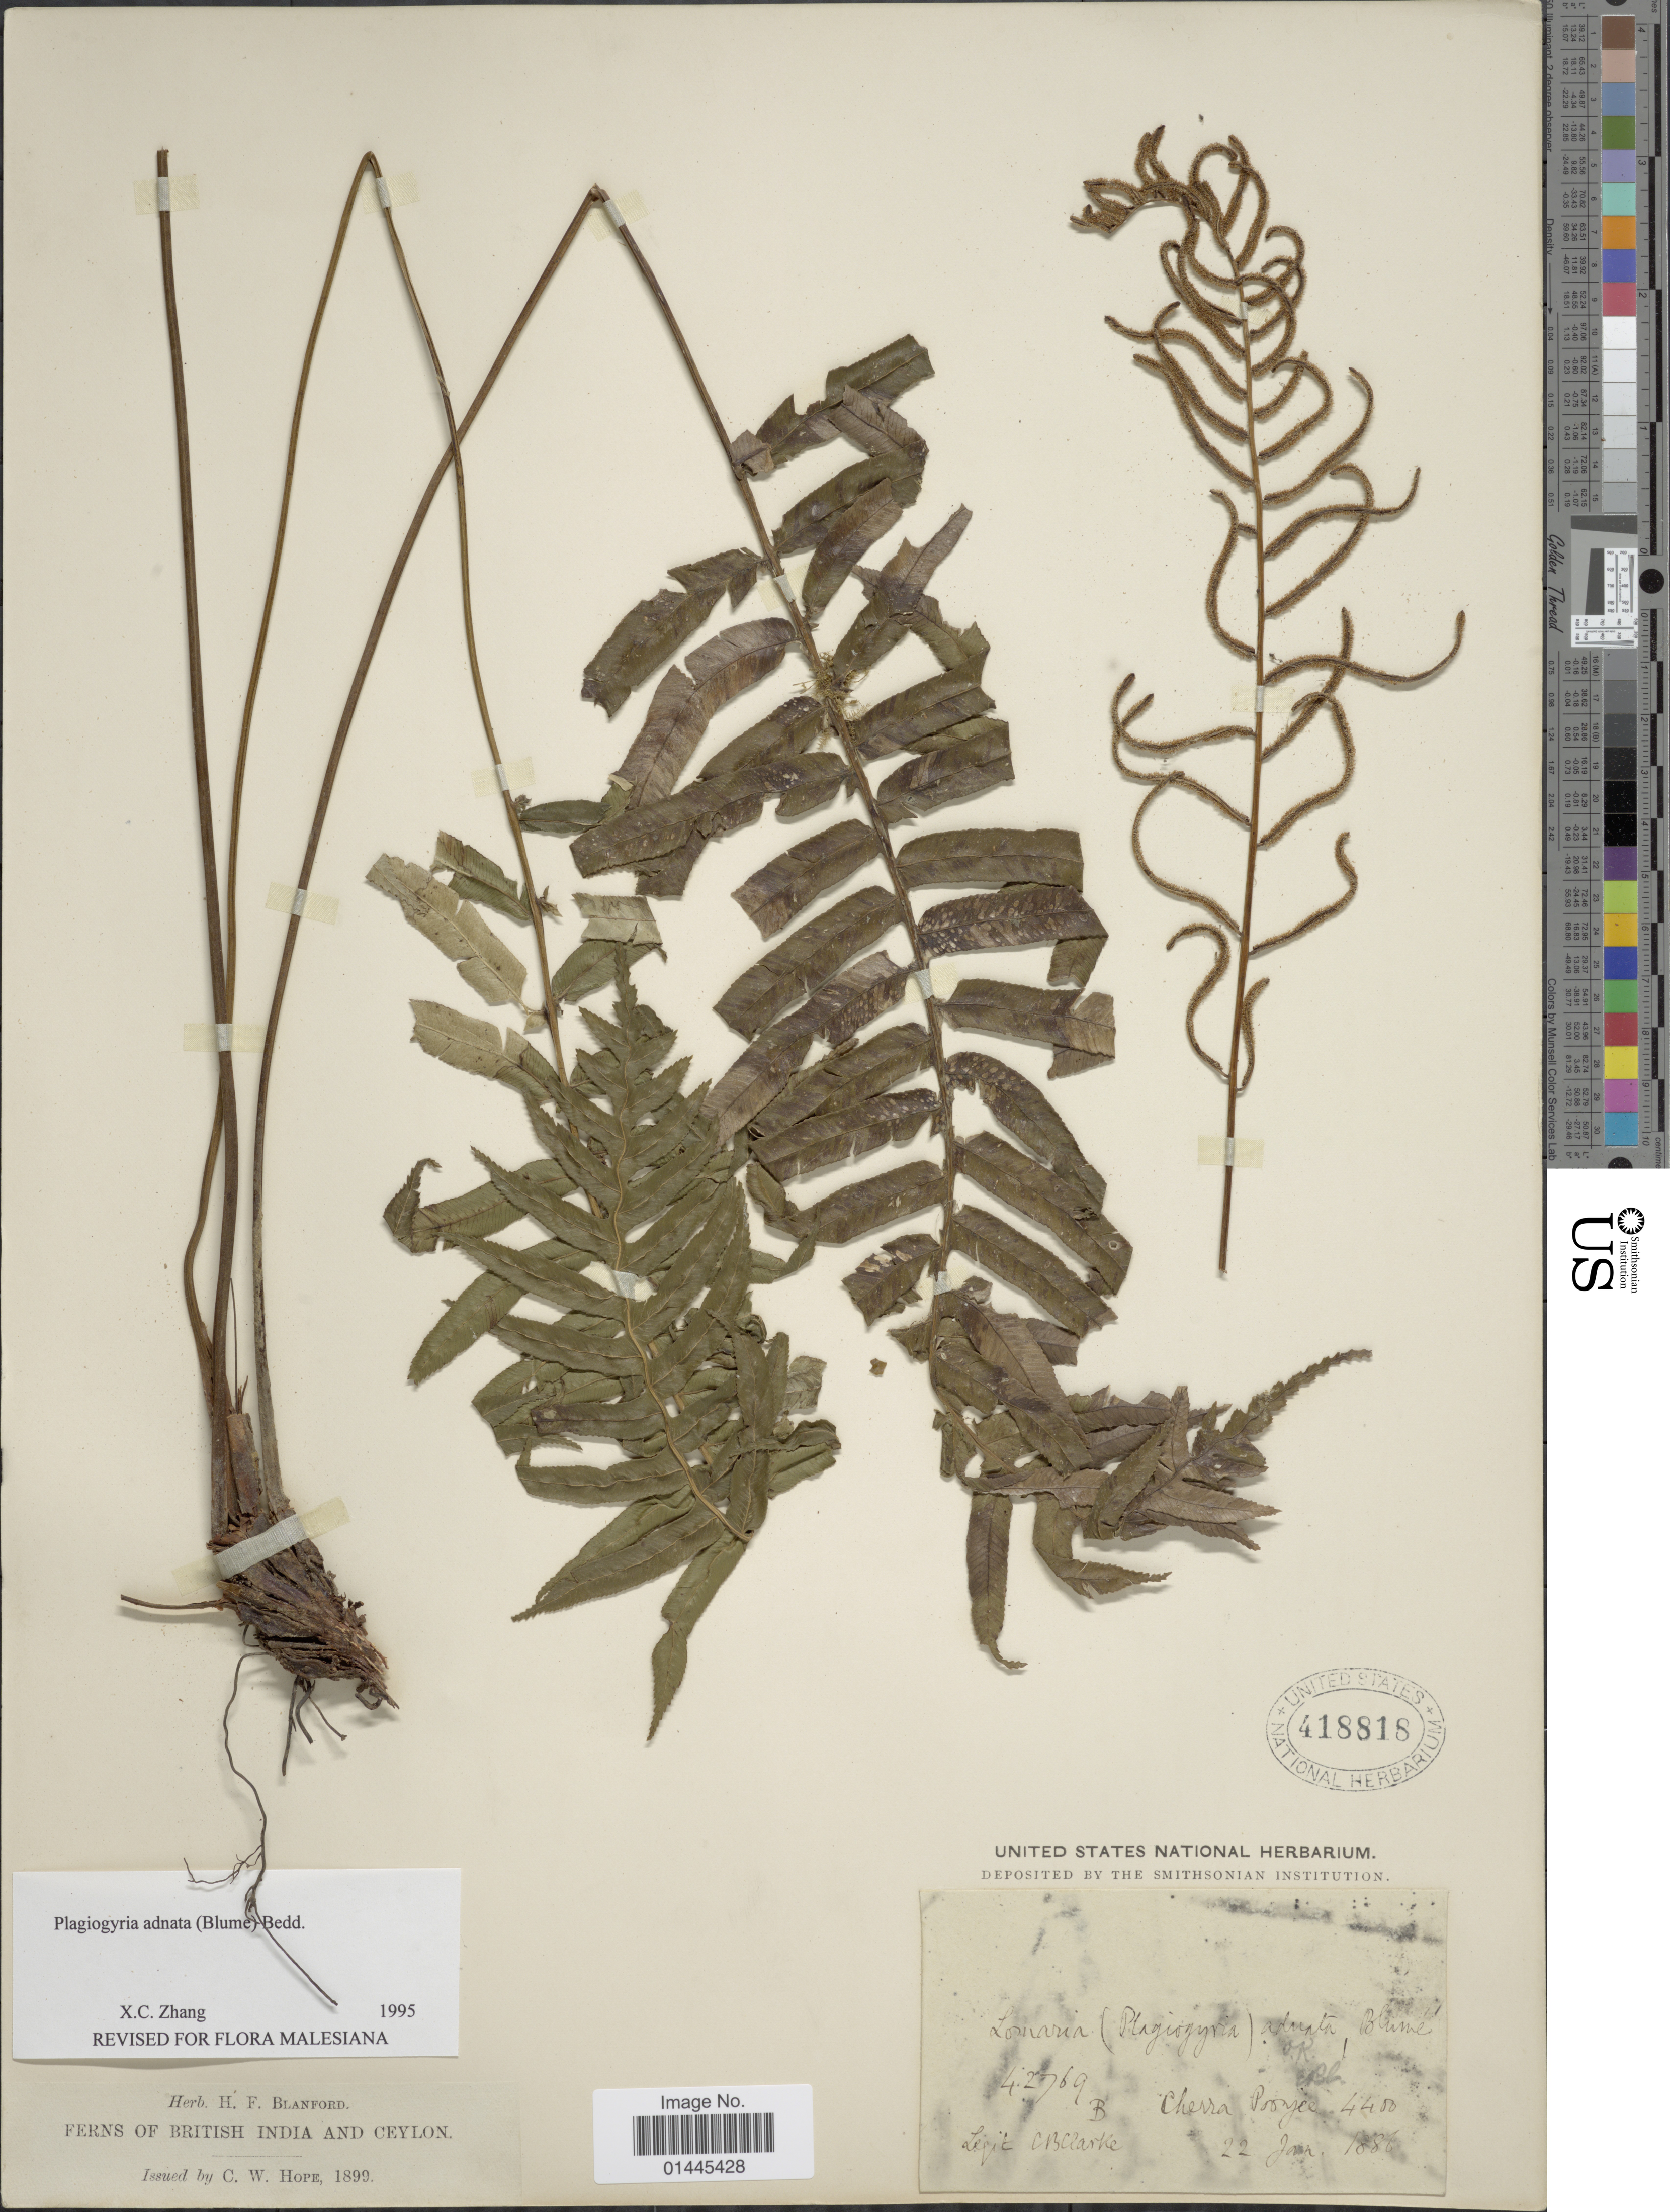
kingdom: Plantae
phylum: Tracheophyta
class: Polypodiopsida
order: Cyatheales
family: Plagiogyriaceae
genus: Plagiogyria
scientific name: Plagiogyria pycnophylla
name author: (Kunze) Mett.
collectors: C. B. Clarke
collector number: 42769B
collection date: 1886-01-22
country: India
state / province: Meghalaya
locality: Cherrapunji, British India and Ceylon.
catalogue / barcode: US 418818